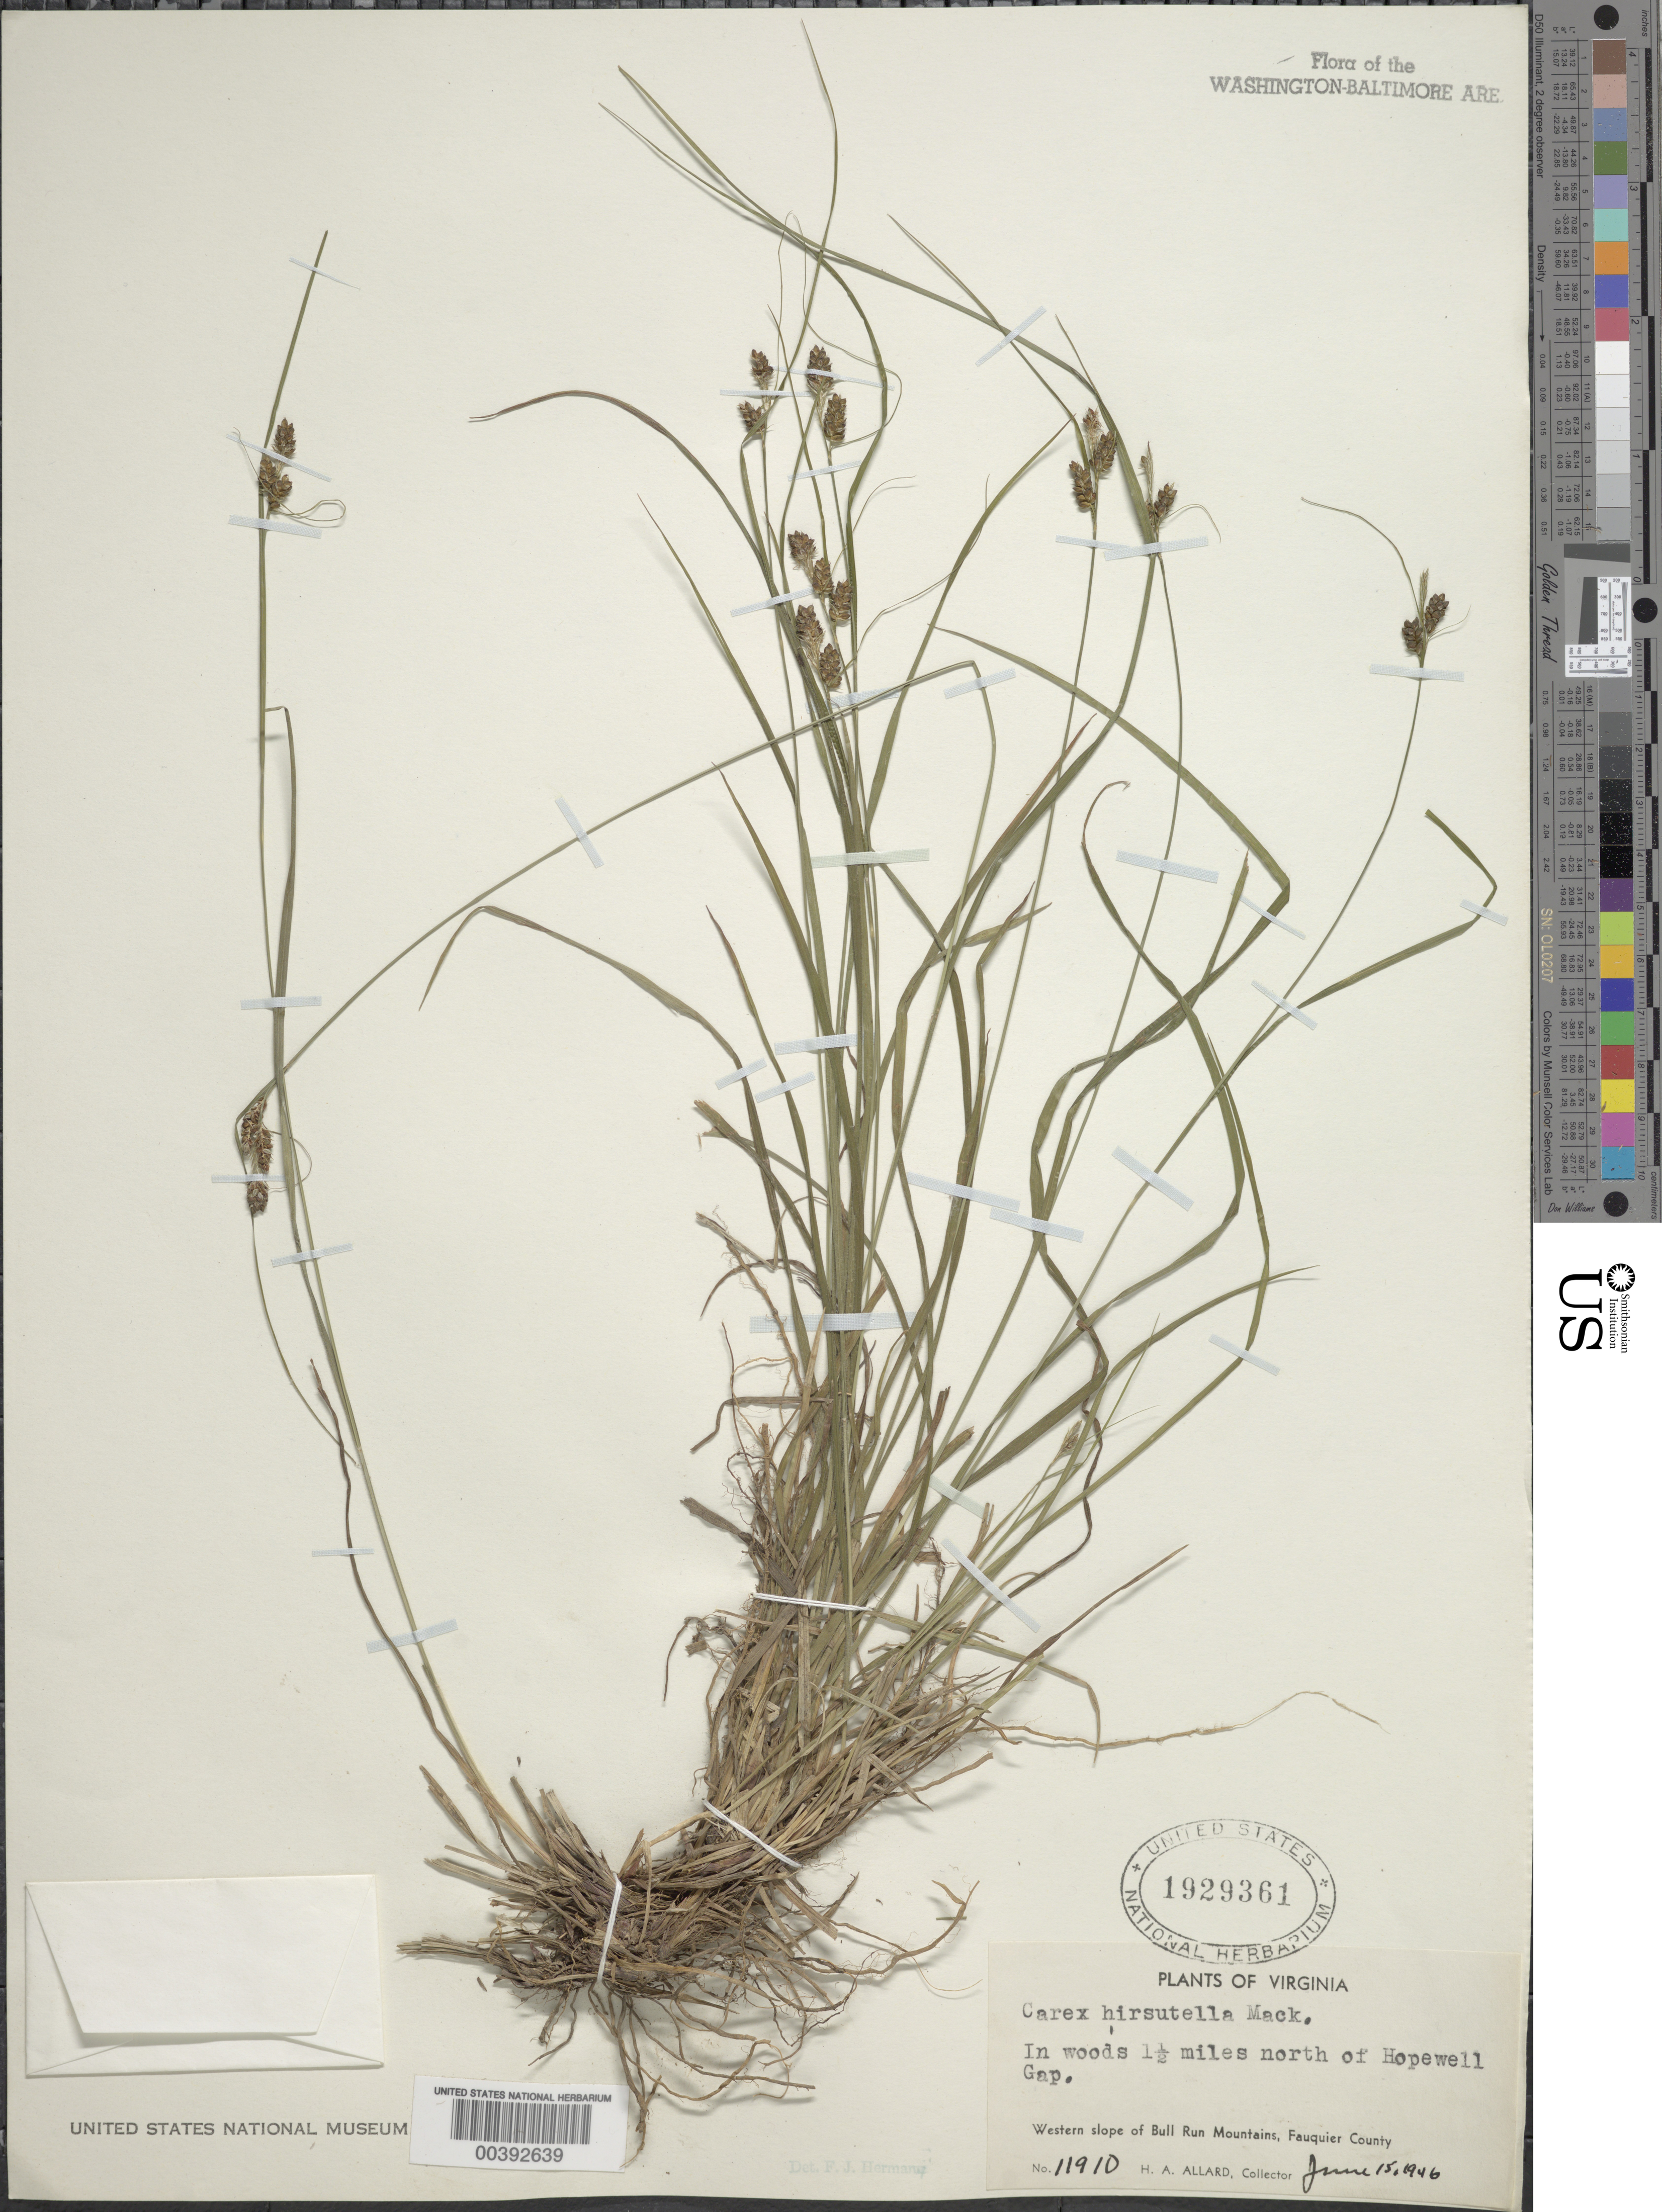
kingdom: Plantae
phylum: Tracheophyta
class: Liliopsida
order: Poales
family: Cyperaceae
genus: Carex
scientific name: Carex hirsutella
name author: Mack.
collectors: H. A. Allard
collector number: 11910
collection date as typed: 15 Jun 1946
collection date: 1946-06-15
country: United States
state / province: Virginia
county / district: Fauquier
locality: North of Hopewell Gap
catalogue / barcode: US 1929361